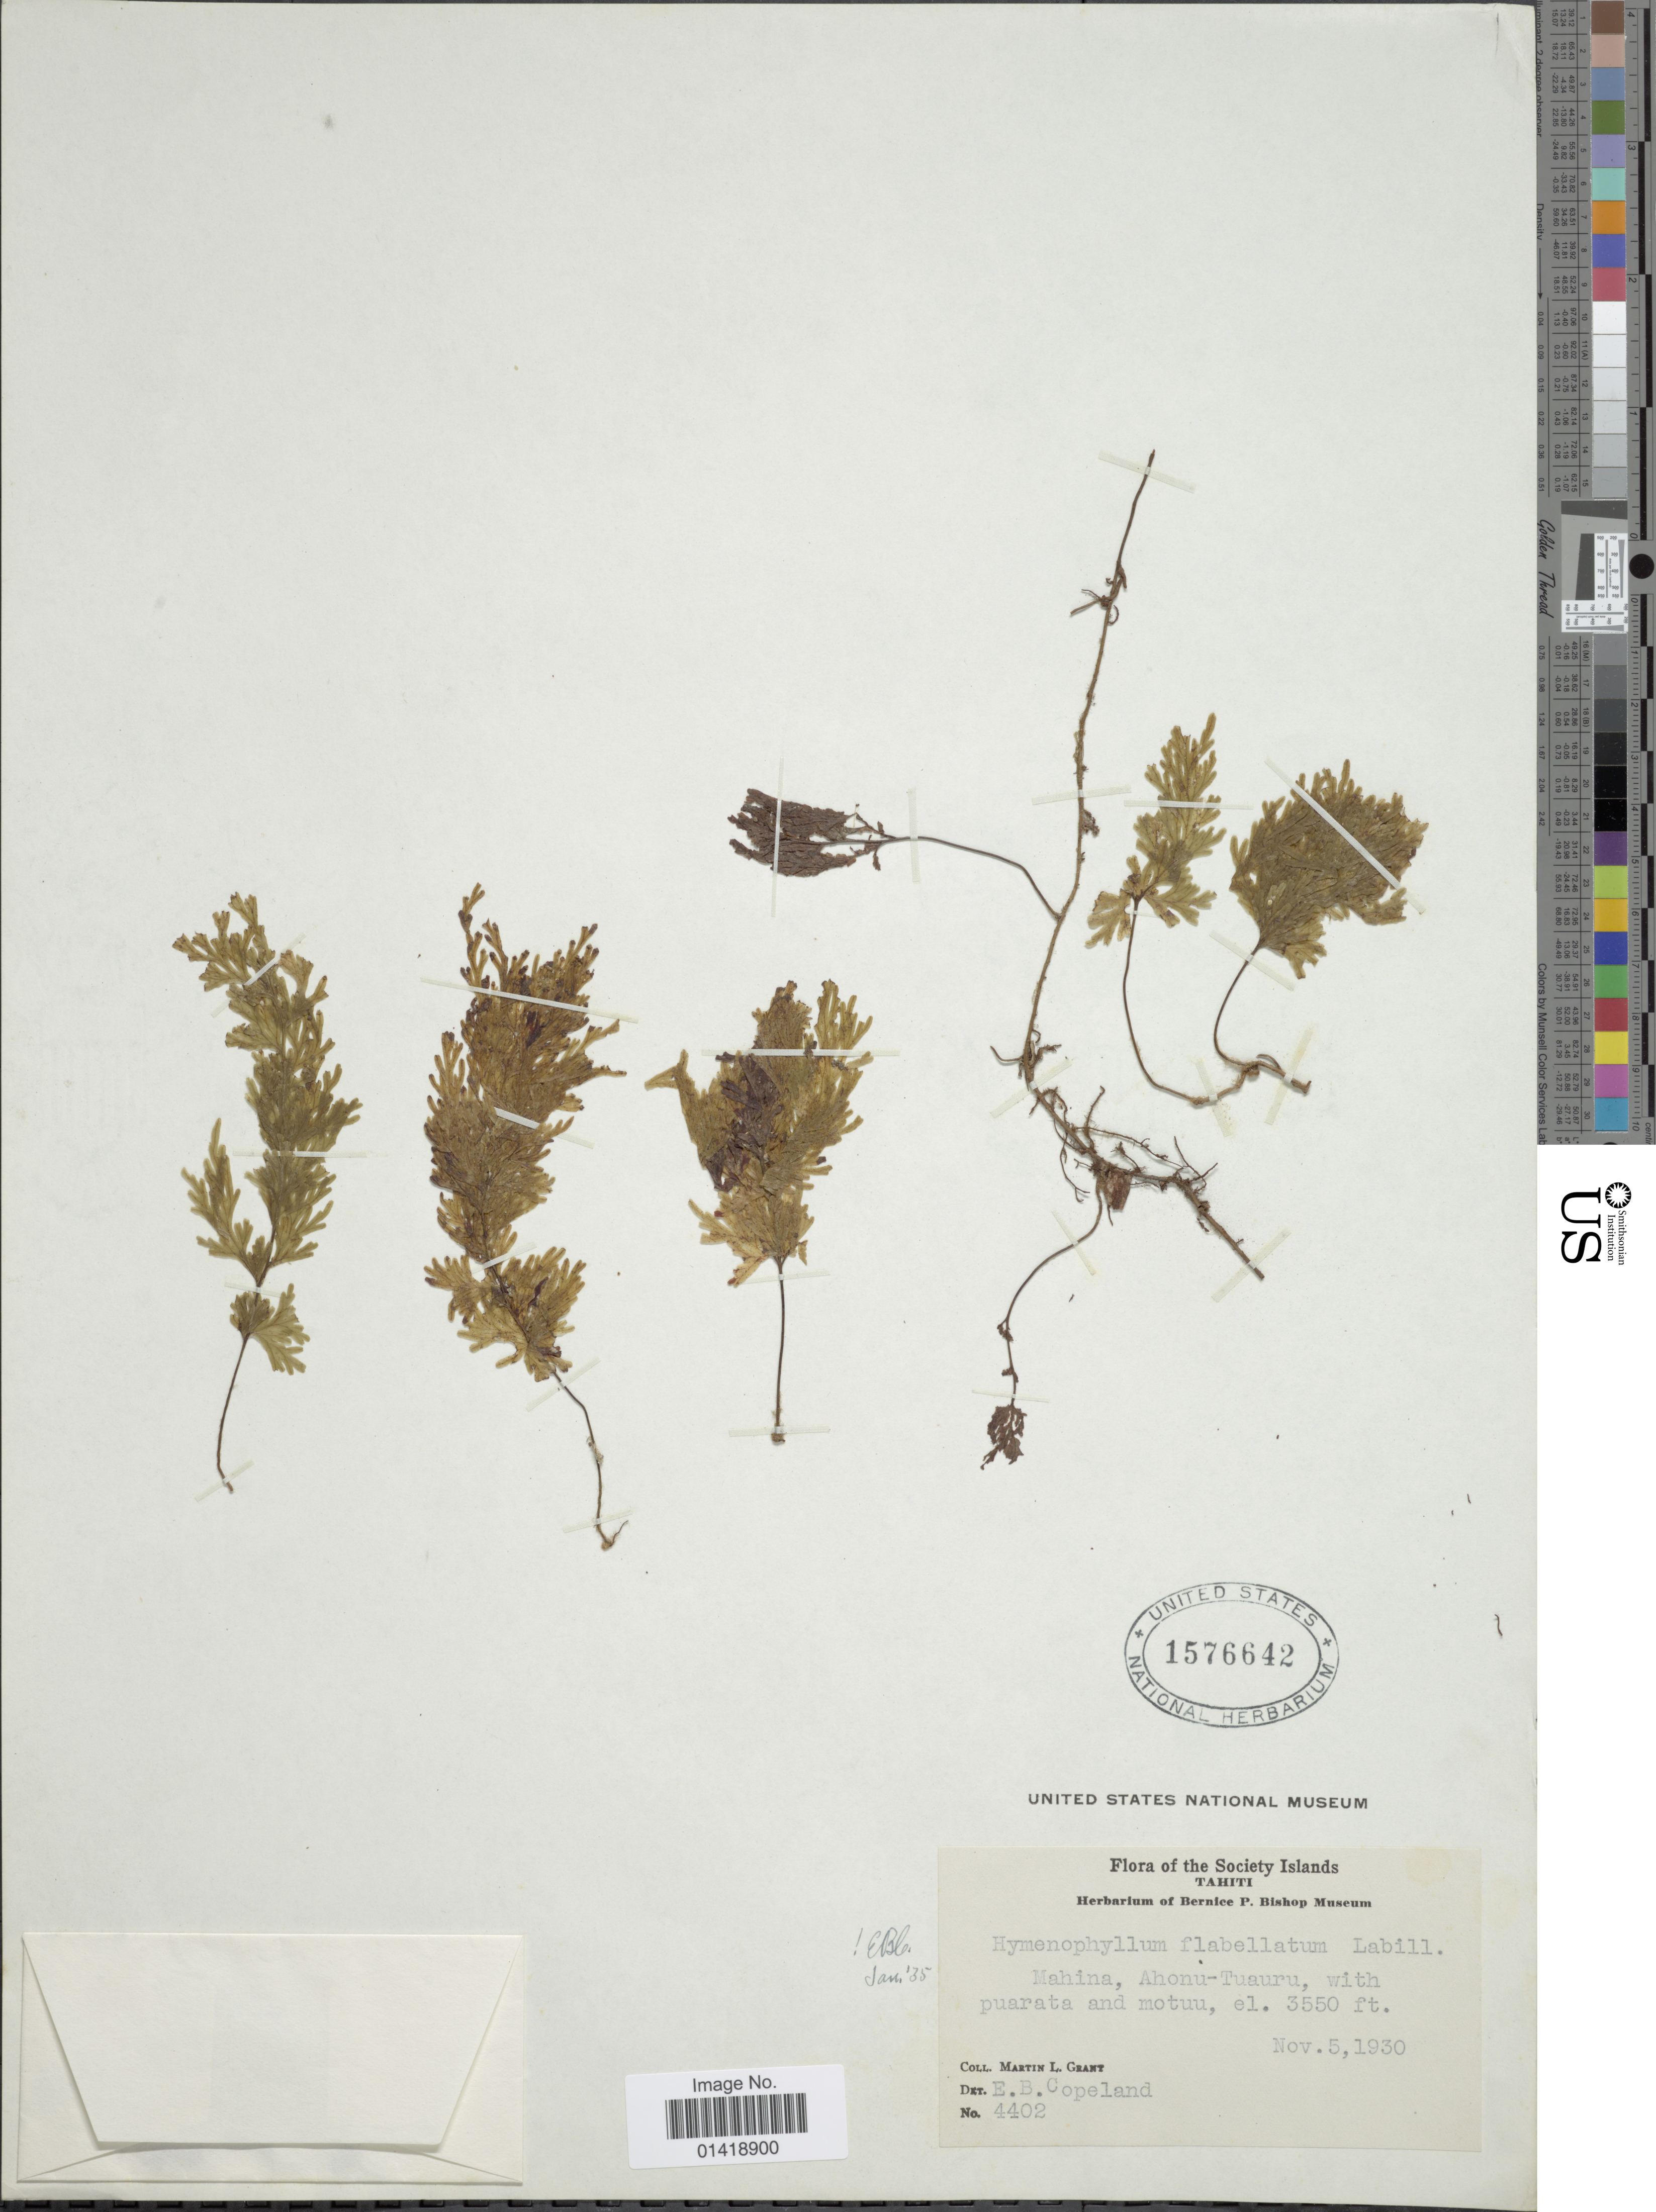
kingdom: Plantae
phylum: Tracheophyta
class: Polypodiopsida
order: Hymenophyllales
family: Hymenophyllaceae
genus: Hymenophyllum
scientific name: Hymenophyllum flabellatum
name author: Labill.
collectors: M. L. Grant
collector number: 4402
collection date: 1930-11-05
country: French Polynesia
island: Tahiti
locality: Tahiti. Mahina, Ahona-Tuauru, with puarata and motuu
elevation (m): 1021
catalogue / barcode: US 1576642